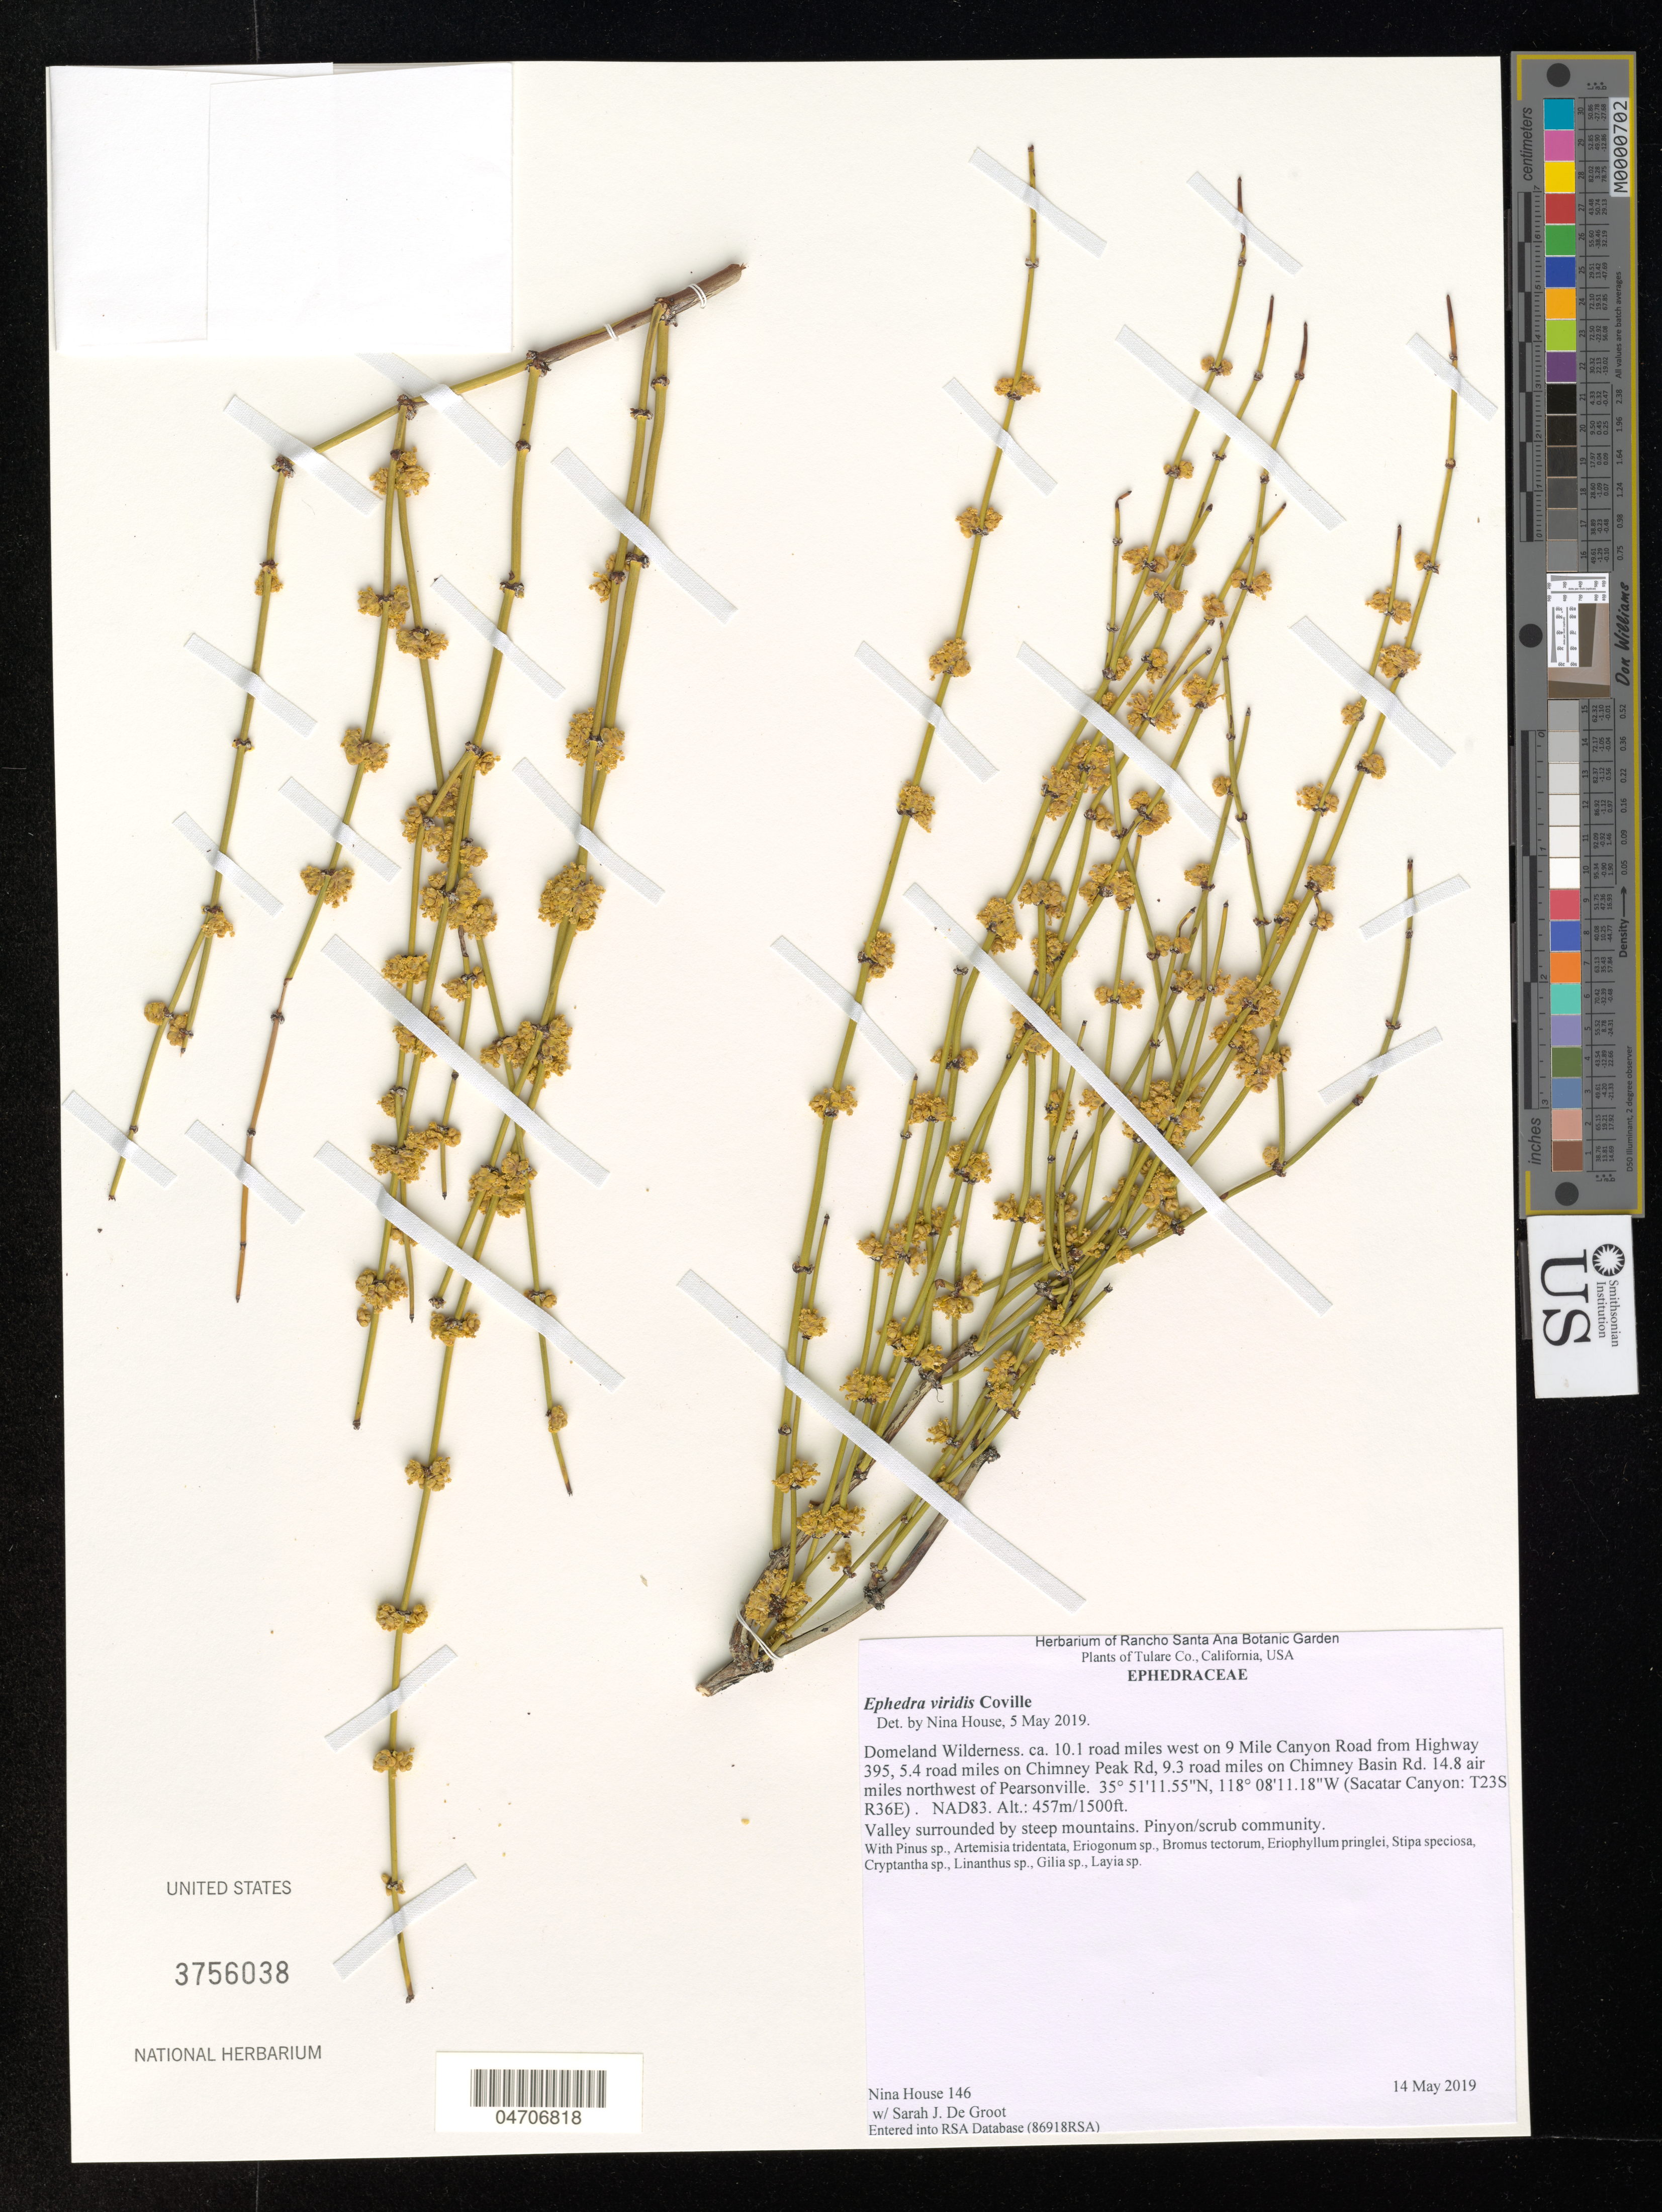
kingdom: Plantae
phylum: Tracheophyta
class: Gnetopsida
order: Ephedrales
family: Ephedraceae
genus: Ephedra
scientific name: Ephedra viridis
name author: Coville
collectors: N. House & S. De Groot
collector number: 146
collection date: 2019-05-14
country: United States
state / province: California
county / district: Tulare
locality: Tulare Co. Domeland Wilderness. Ca. 10.1 road miles west on 9 Mile Canyon Road from Highway 395, 5.4 road miles on Chimney Peak Rd, 9.3 road miles on Chimney Basin Rd. 14.8 air miles northwest of Pearsonville. (Sacatar Canyon: T23S R36E).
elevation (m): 457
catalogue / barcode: US 3756038